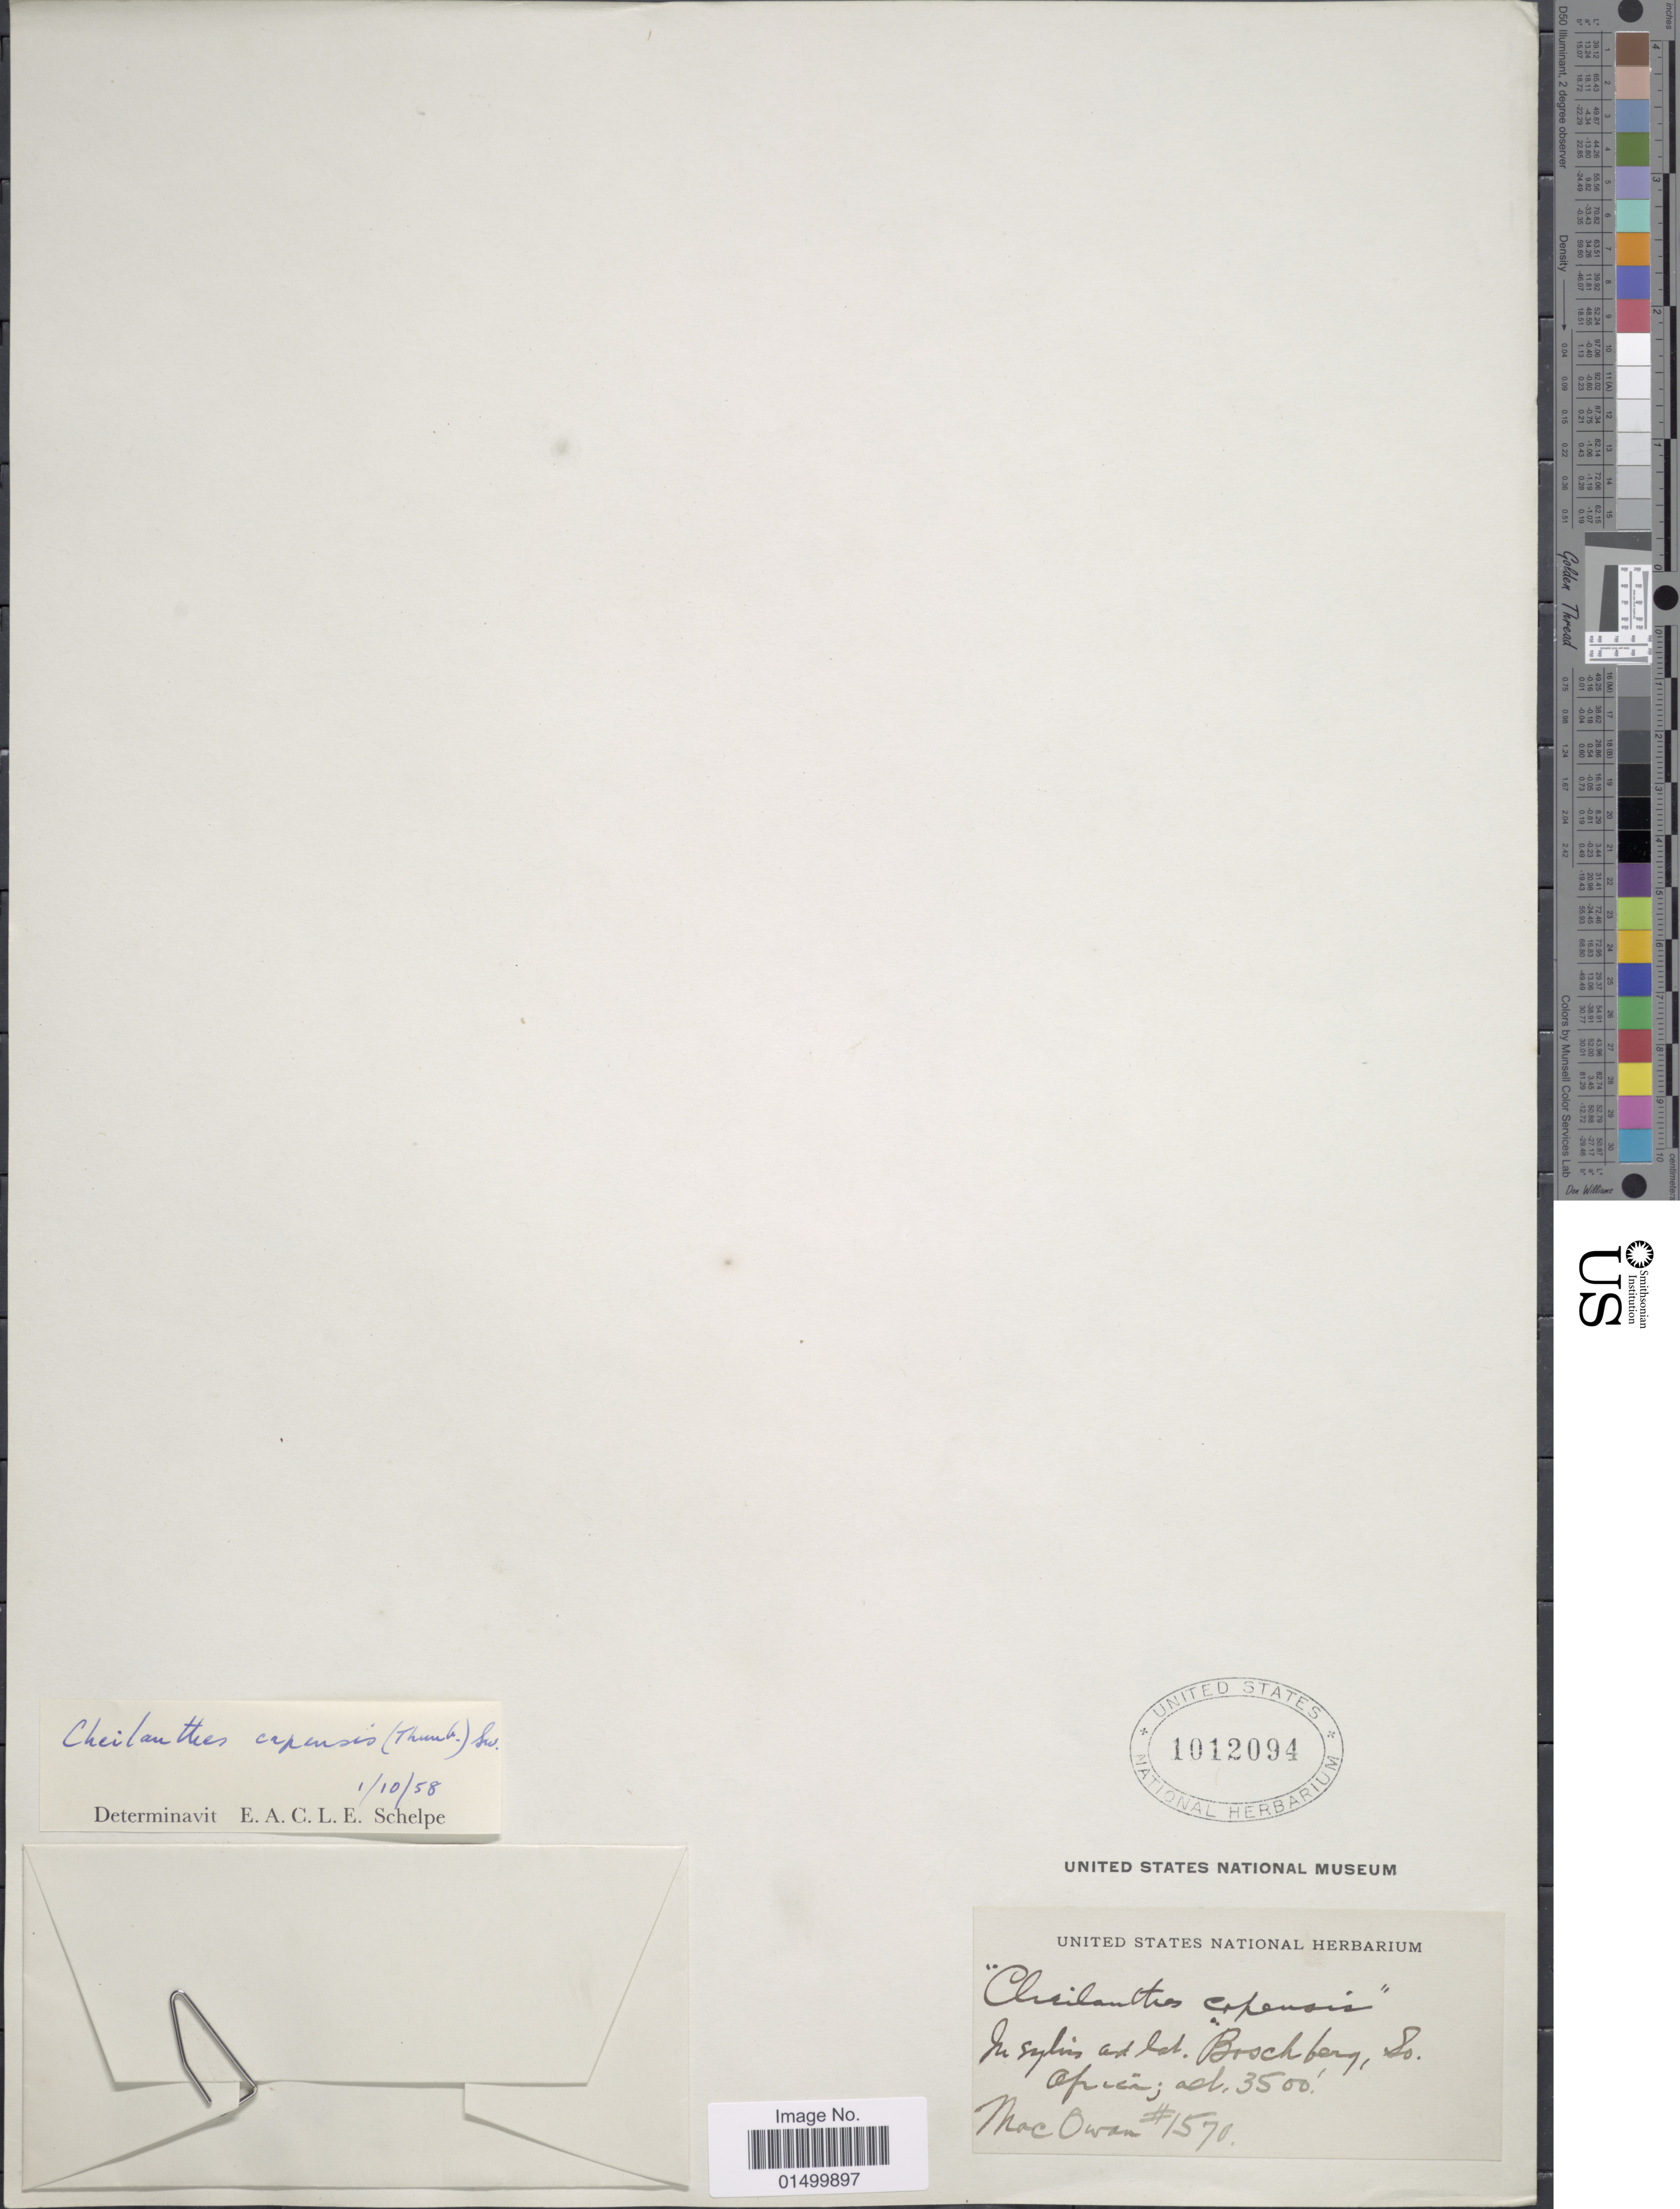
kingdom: Plantae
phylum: Tracheophyta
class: Polypodiopsida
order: Polypodiales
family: Pteridaceae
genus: Cheilanthes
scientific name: Cheilanthes capensis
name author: (Thunb.) Sw.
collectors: MacOwan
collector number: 1570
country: South Africa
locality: In Sylvis ad lat, Boschberg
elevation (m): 1067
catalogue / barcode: US 1012094